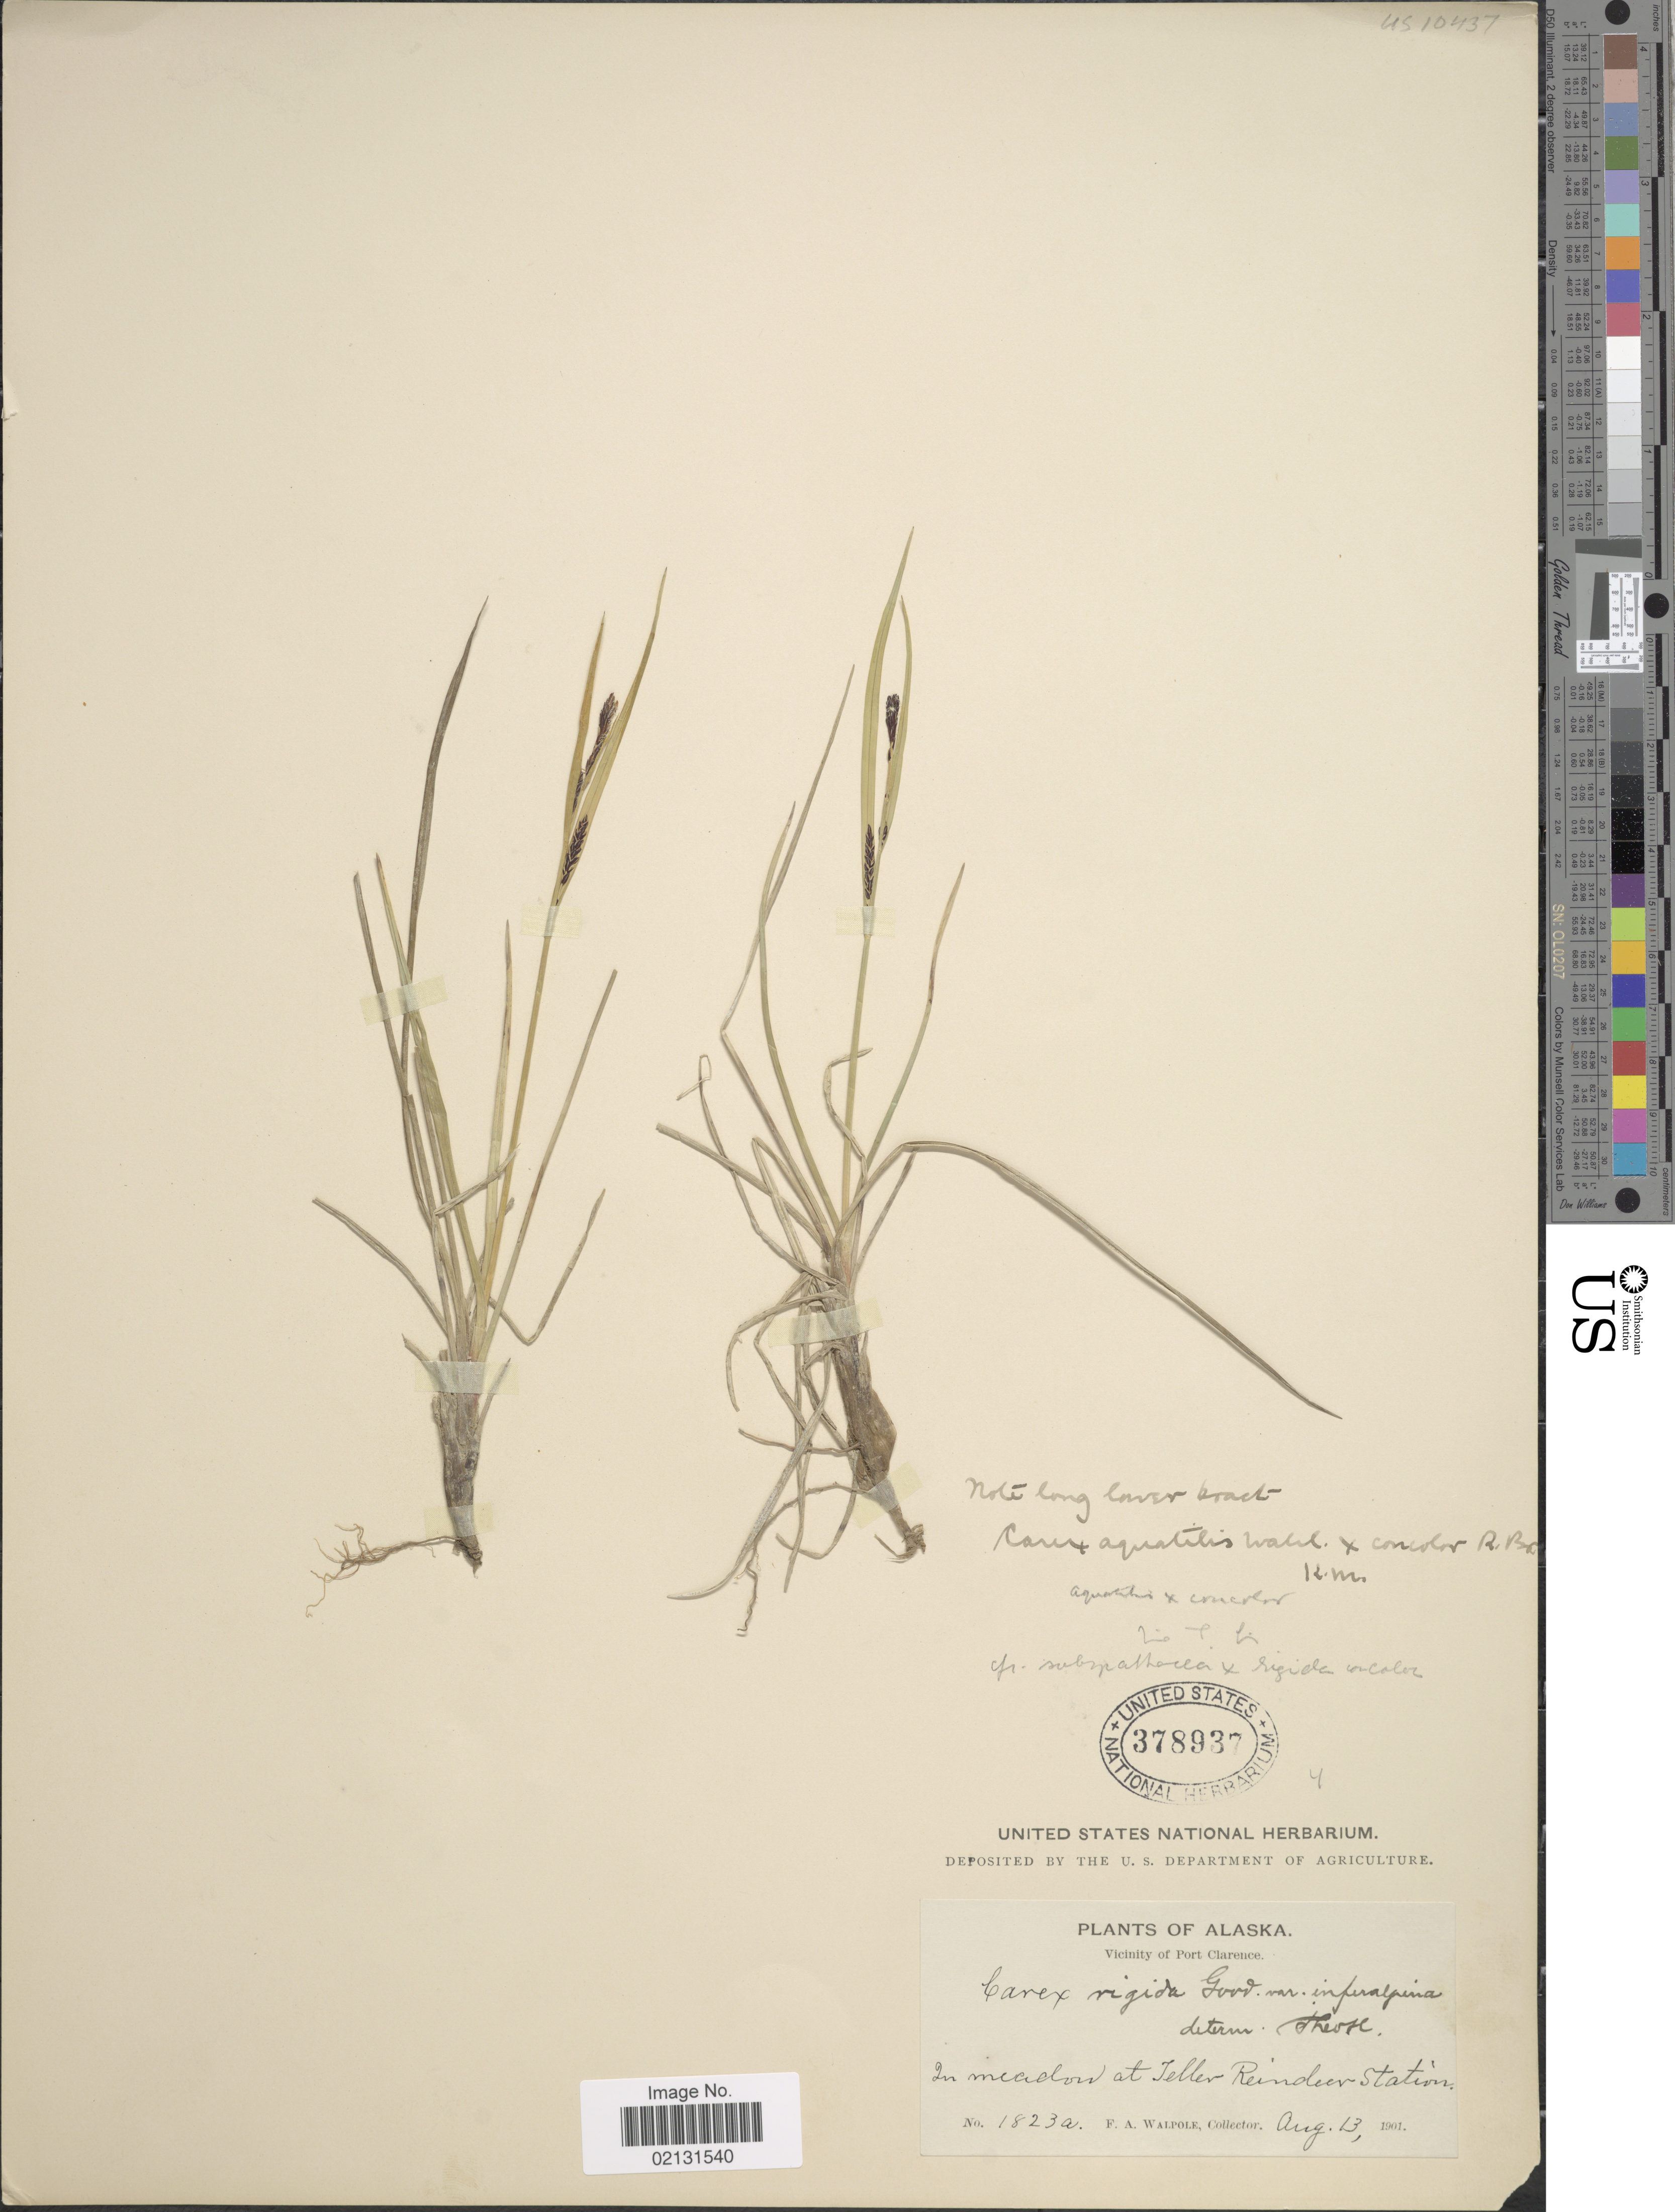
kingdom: Plantae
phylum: Tracheophyta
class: Liliopsida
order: Poales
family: Cyperaceae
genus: Carex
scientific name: Carex aquatilis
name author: Wahlenb.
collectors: F. Walpole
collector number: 1823a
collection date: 1901-08-13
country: United States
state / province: Alaska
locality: Vicinity of Port Clarence, in meadow at Teller Reinder Station.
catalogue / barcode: US 378937